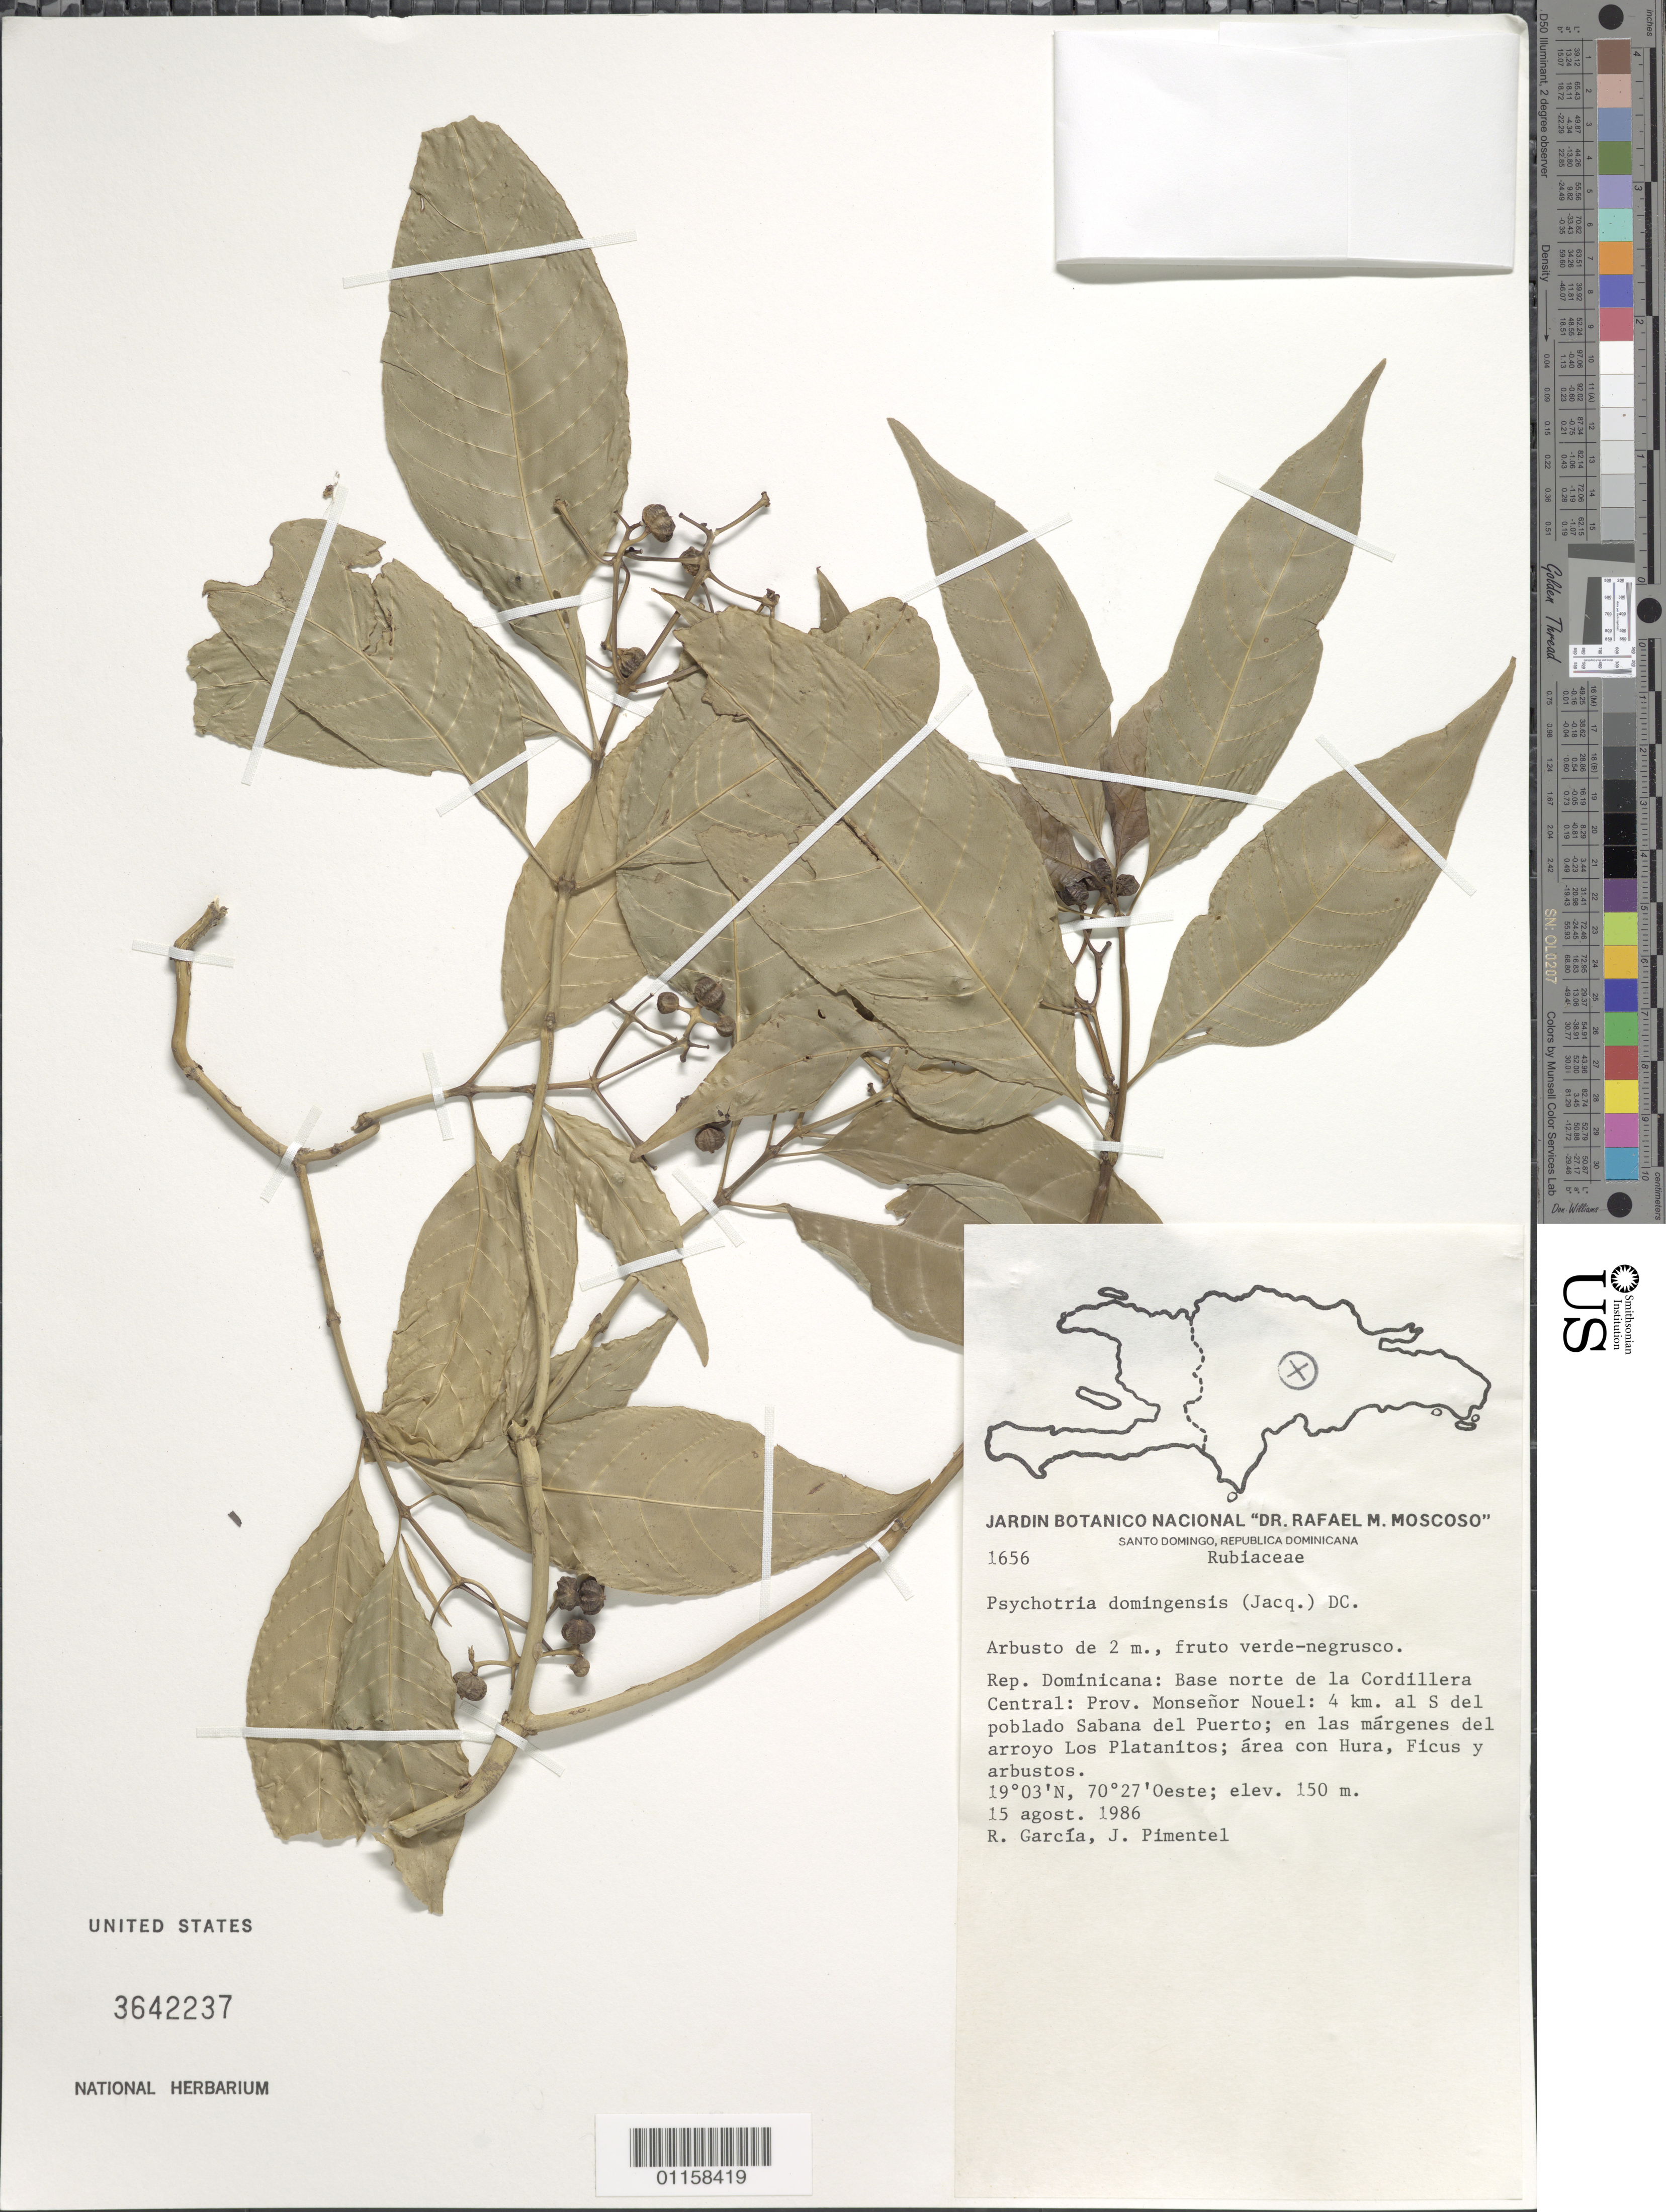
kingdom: Plantae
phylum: Tracheophyta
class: Magnoliopsida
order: Gentianales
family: Rubiaceae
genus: Psychotria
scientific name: Psychotria domingensis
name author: Jacq.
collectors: R. García & J. Pimentel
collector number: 1656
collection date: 1986-08-15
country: Dominican Republic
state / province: Monseñor Nouel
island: Hispaniola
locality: Cordillera Central, base norte; 4 km al S del poblado Sabana del Puerto; en las márgenes del arroyo Los Platanitos.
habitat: Área con Hura, Ficus y arbustos.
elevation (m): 150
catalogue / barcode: US 3642237